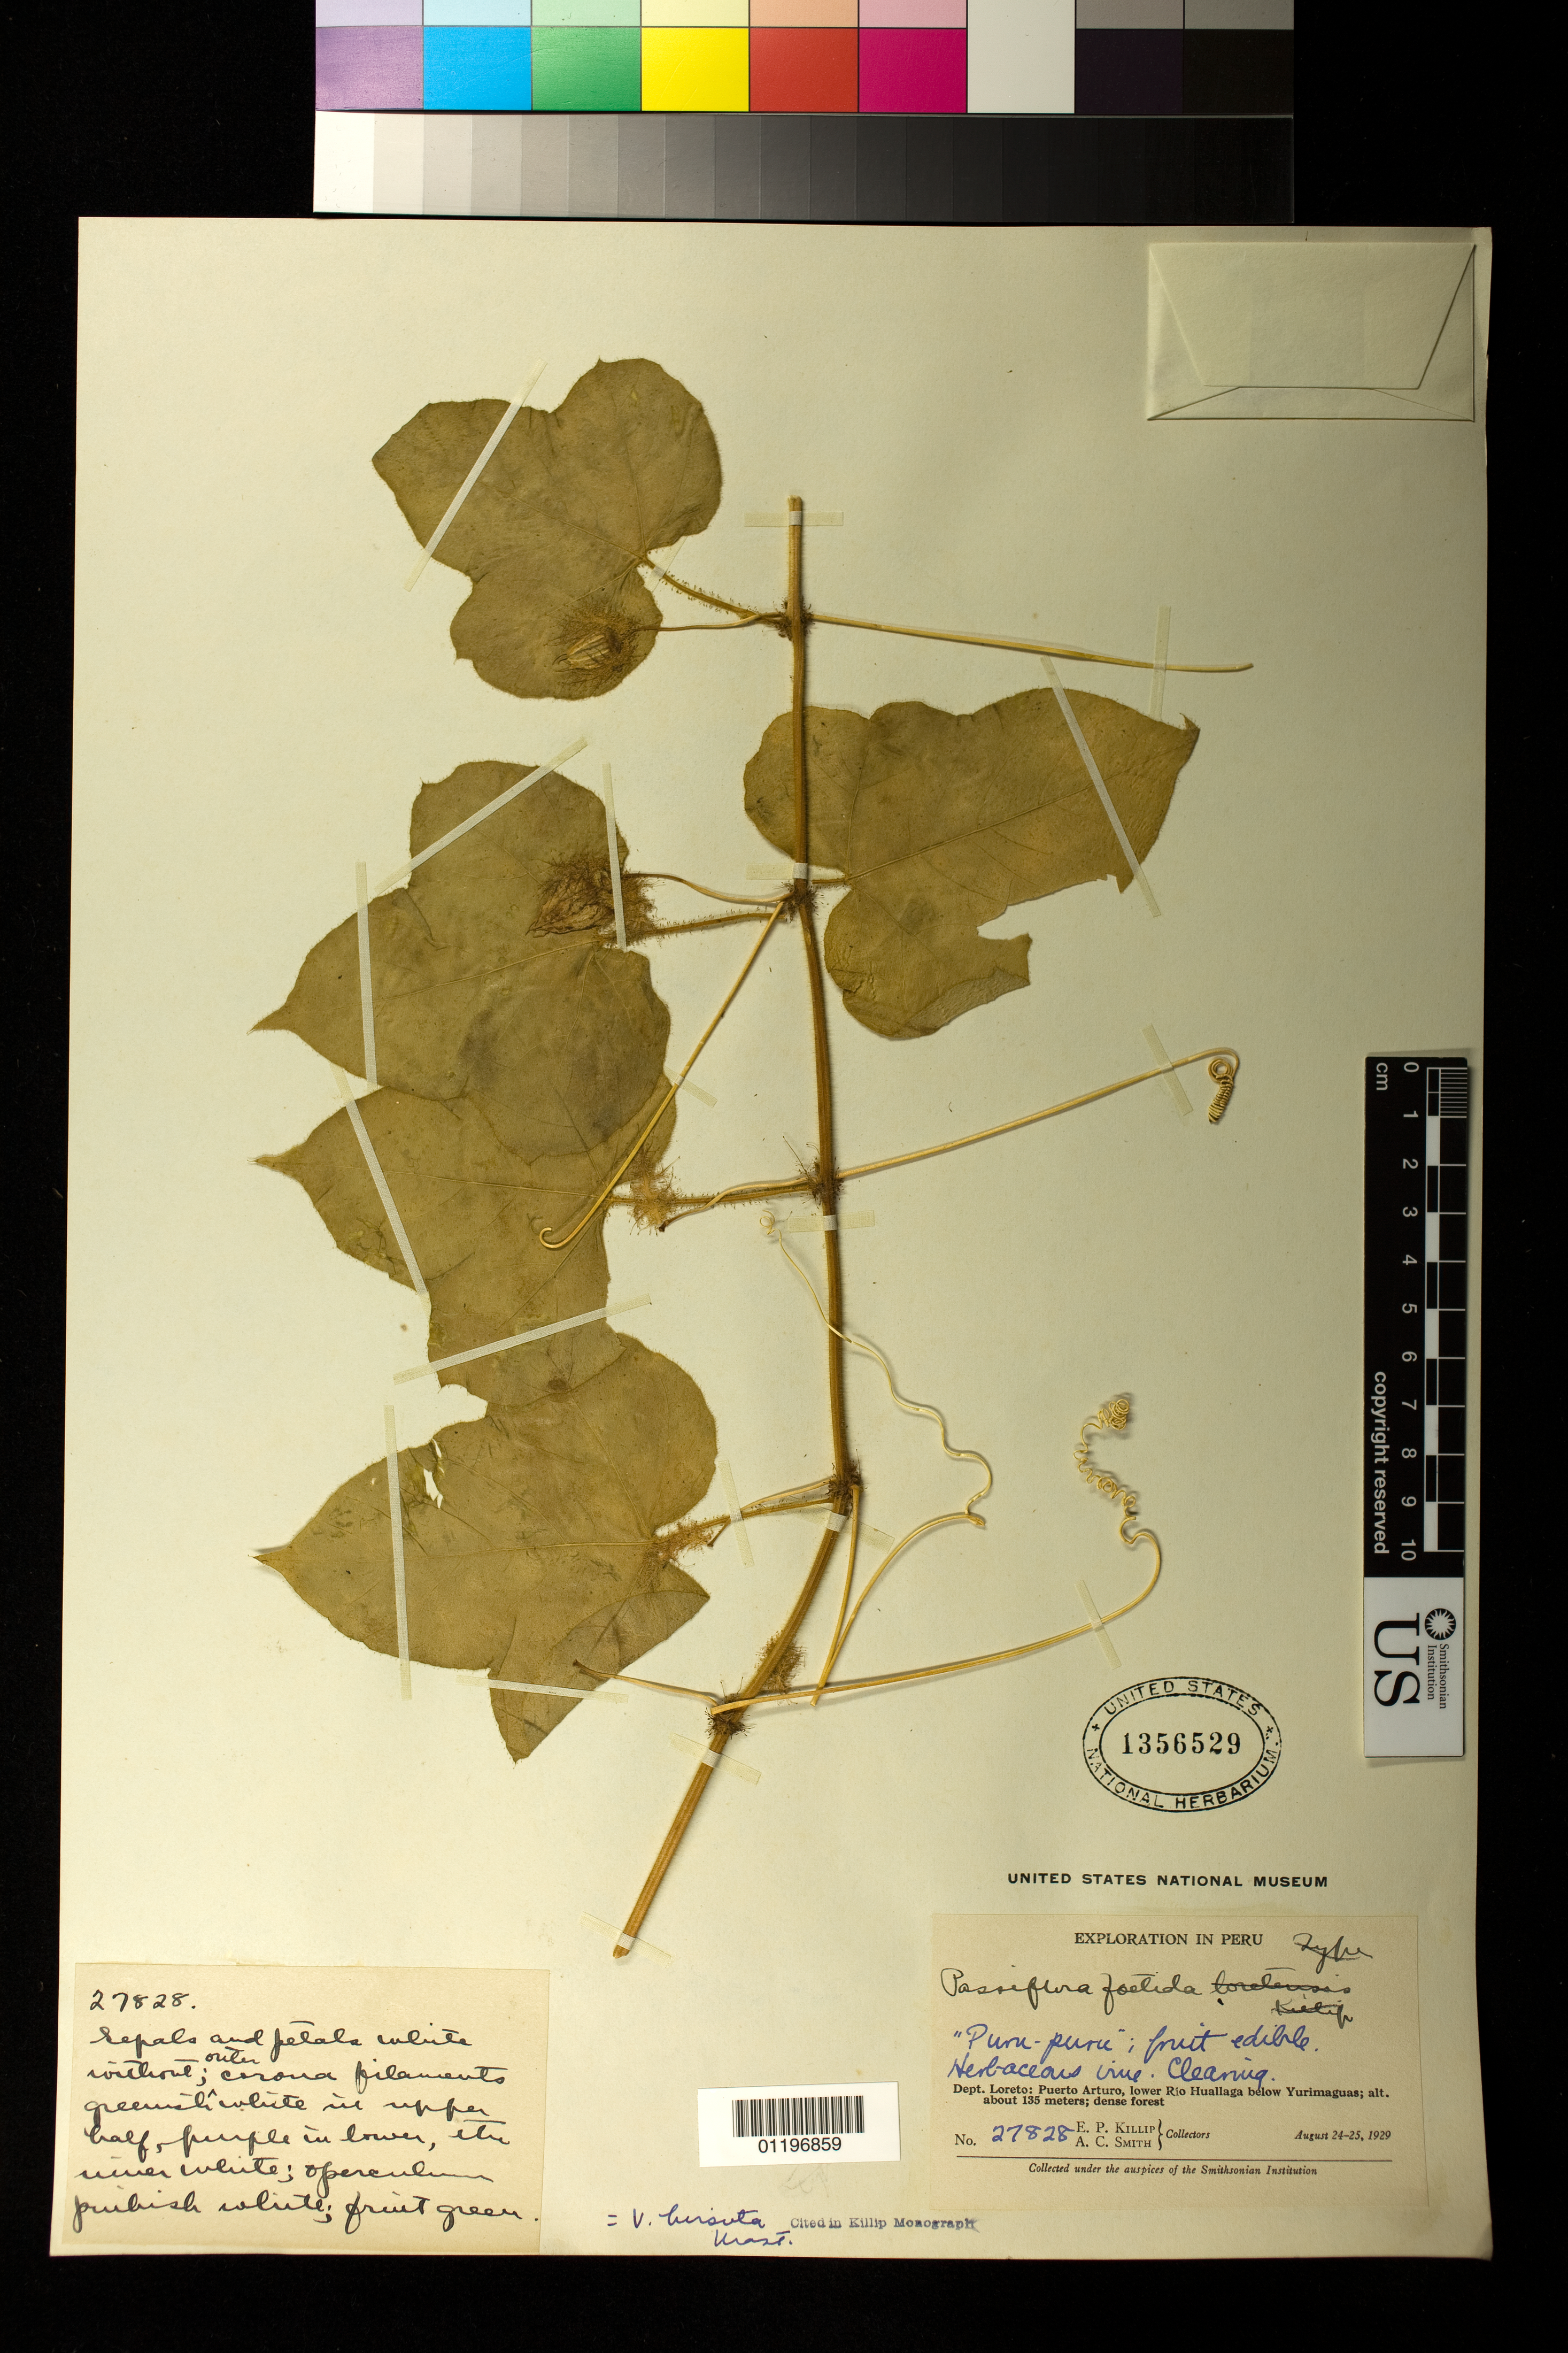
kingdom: Plantae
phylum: Tracheophyta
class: Magnoliopsida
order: Malpighiales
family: Passifloraceae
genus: Passiflora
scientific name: Passiflora foetida var. hirsuta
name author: (L.) Mast.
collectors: E. P. Killip & A. C. Smith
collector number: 27828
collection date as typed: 24 Aug 1929 to 25 Aug 1929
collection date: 1929-08-24/1929-08-25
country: Peru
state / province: Loreto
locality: Puerto Arturo, lower Rio Huallaga below Yurimaguas.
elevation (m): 135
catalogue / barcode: US 1356529